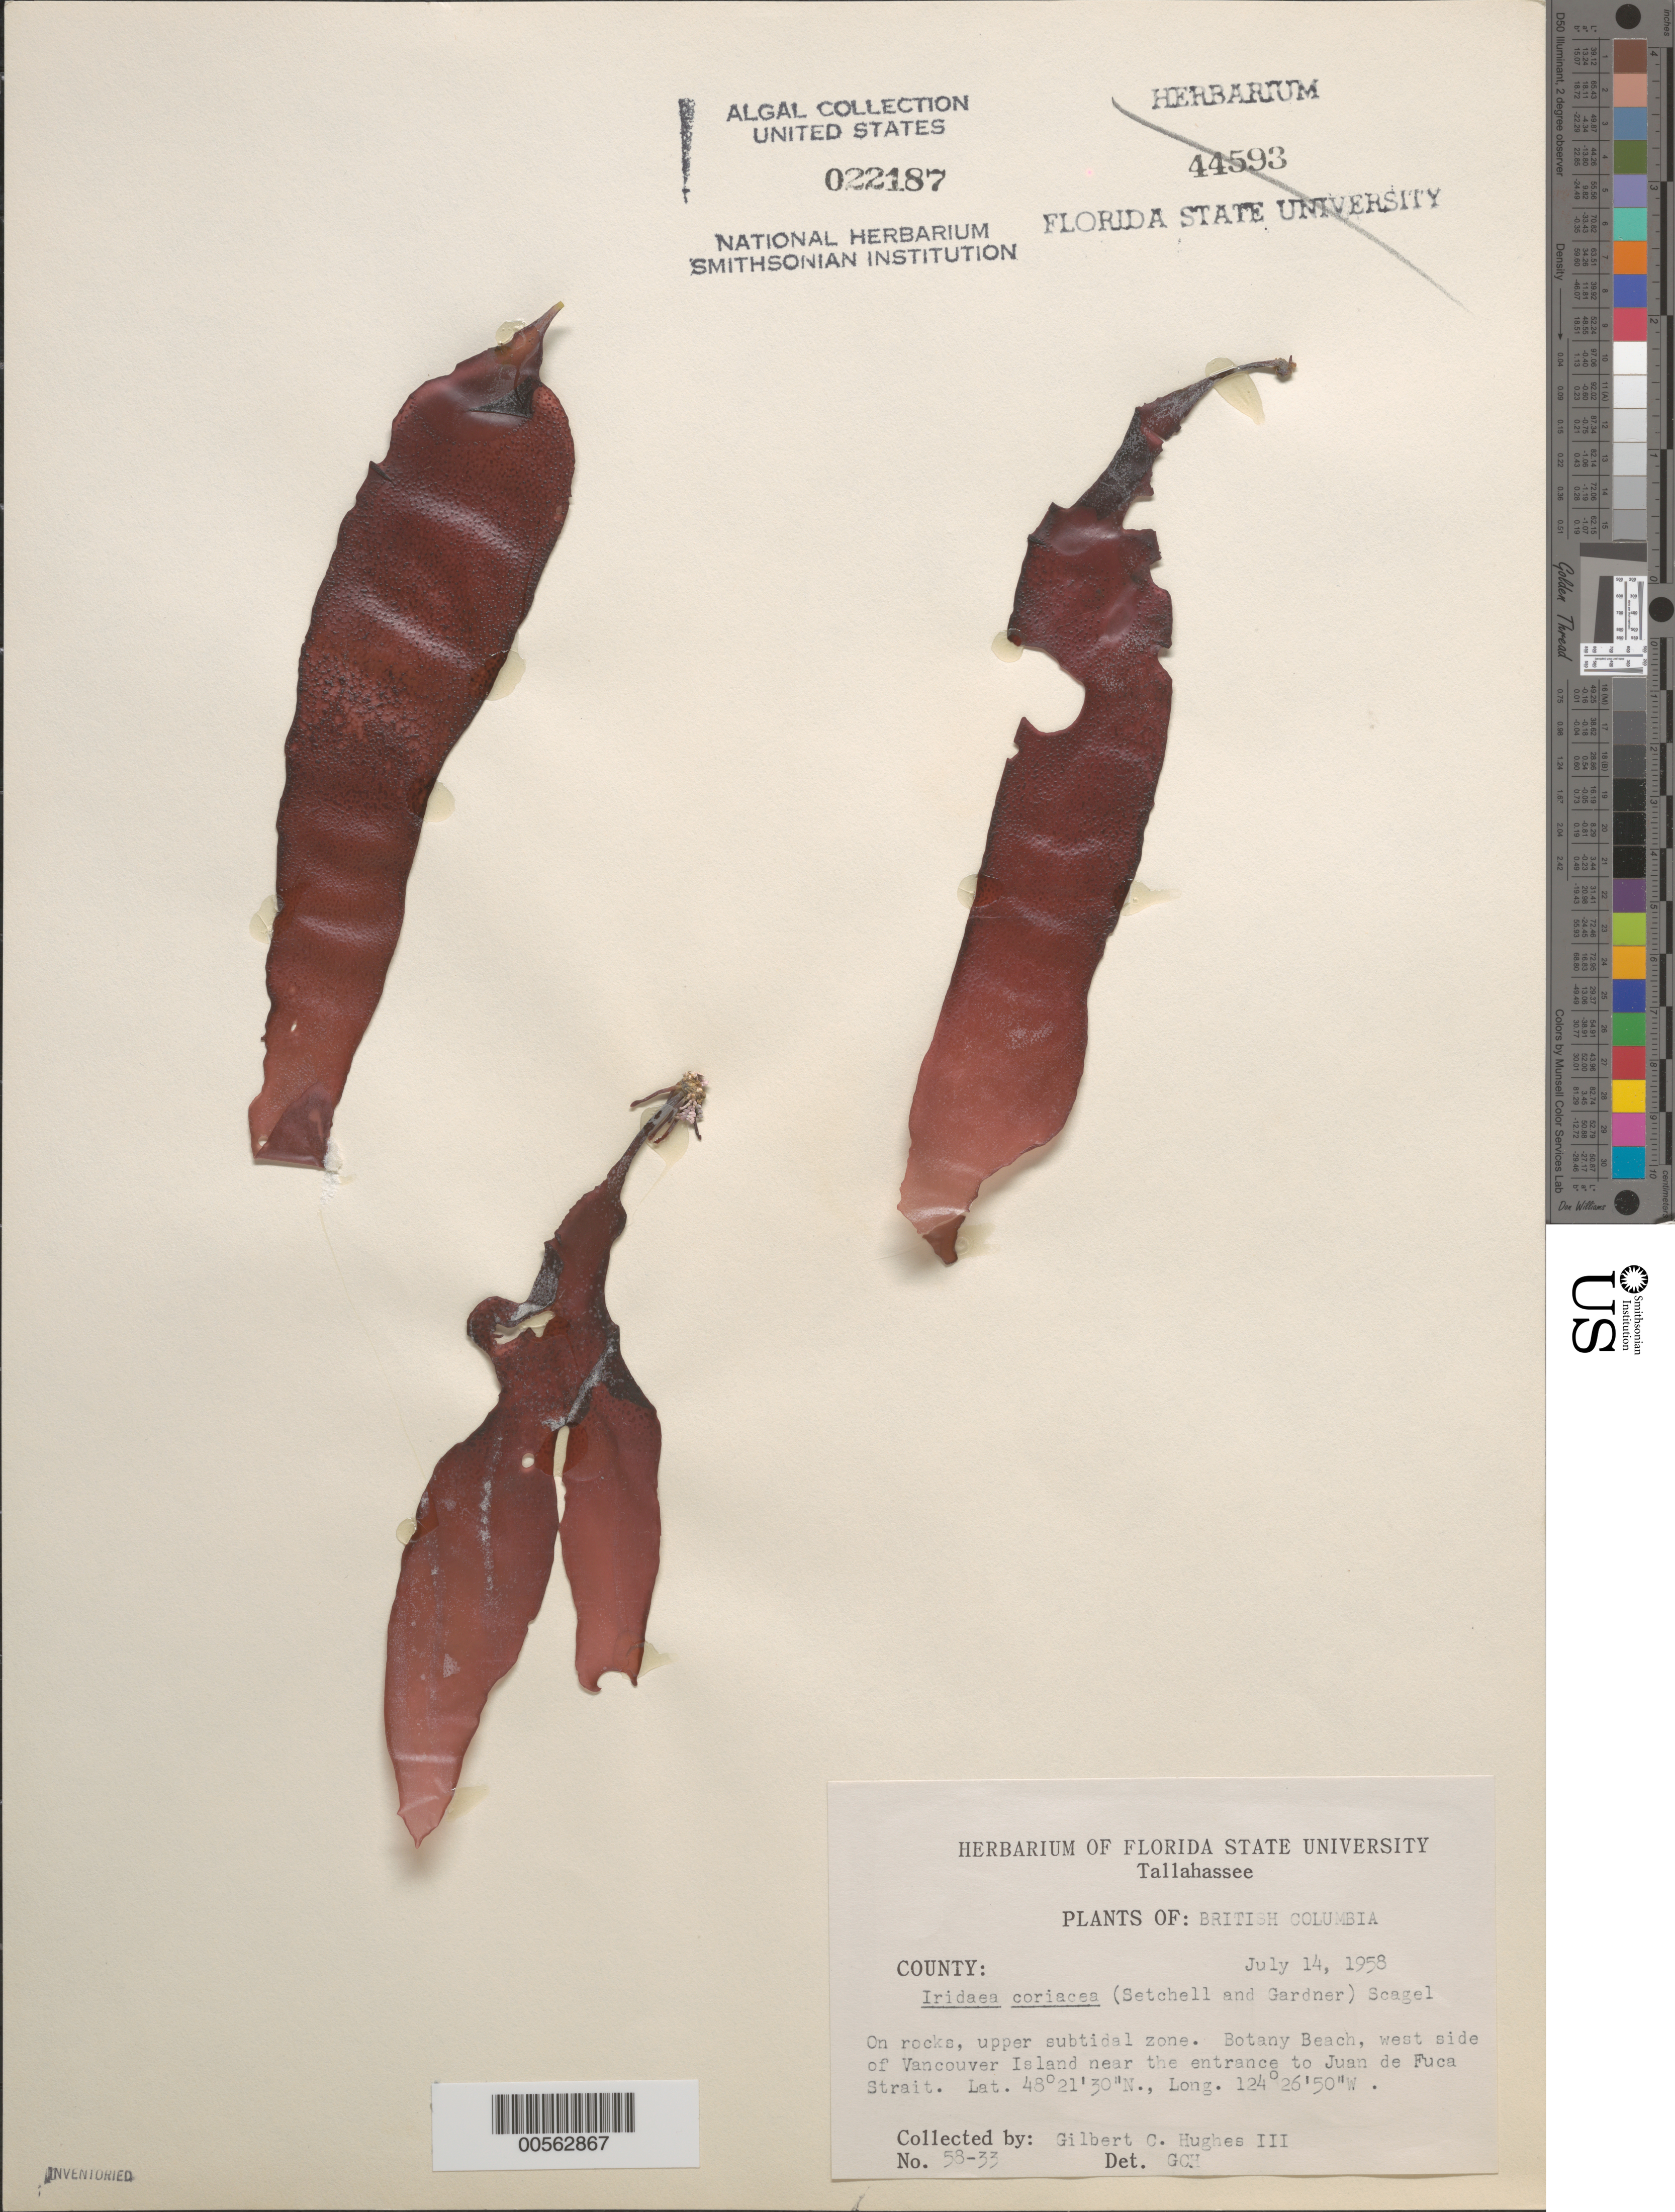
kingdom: Plantae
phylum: Rhodophyta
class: Florideophyceae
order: Gigartinales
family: Gigartinaceae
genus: Mazzaella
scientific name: Mazzaella splendens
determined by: Algae name updating Project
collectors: G. Hughes III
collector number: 58-33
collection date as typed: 14 Jul 1958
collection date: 1958-07-14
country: Canada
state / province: British Columbia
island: Vancouver Island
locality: Botany Beach, Juan de Fuca Strait entrance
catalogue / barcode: US 22187